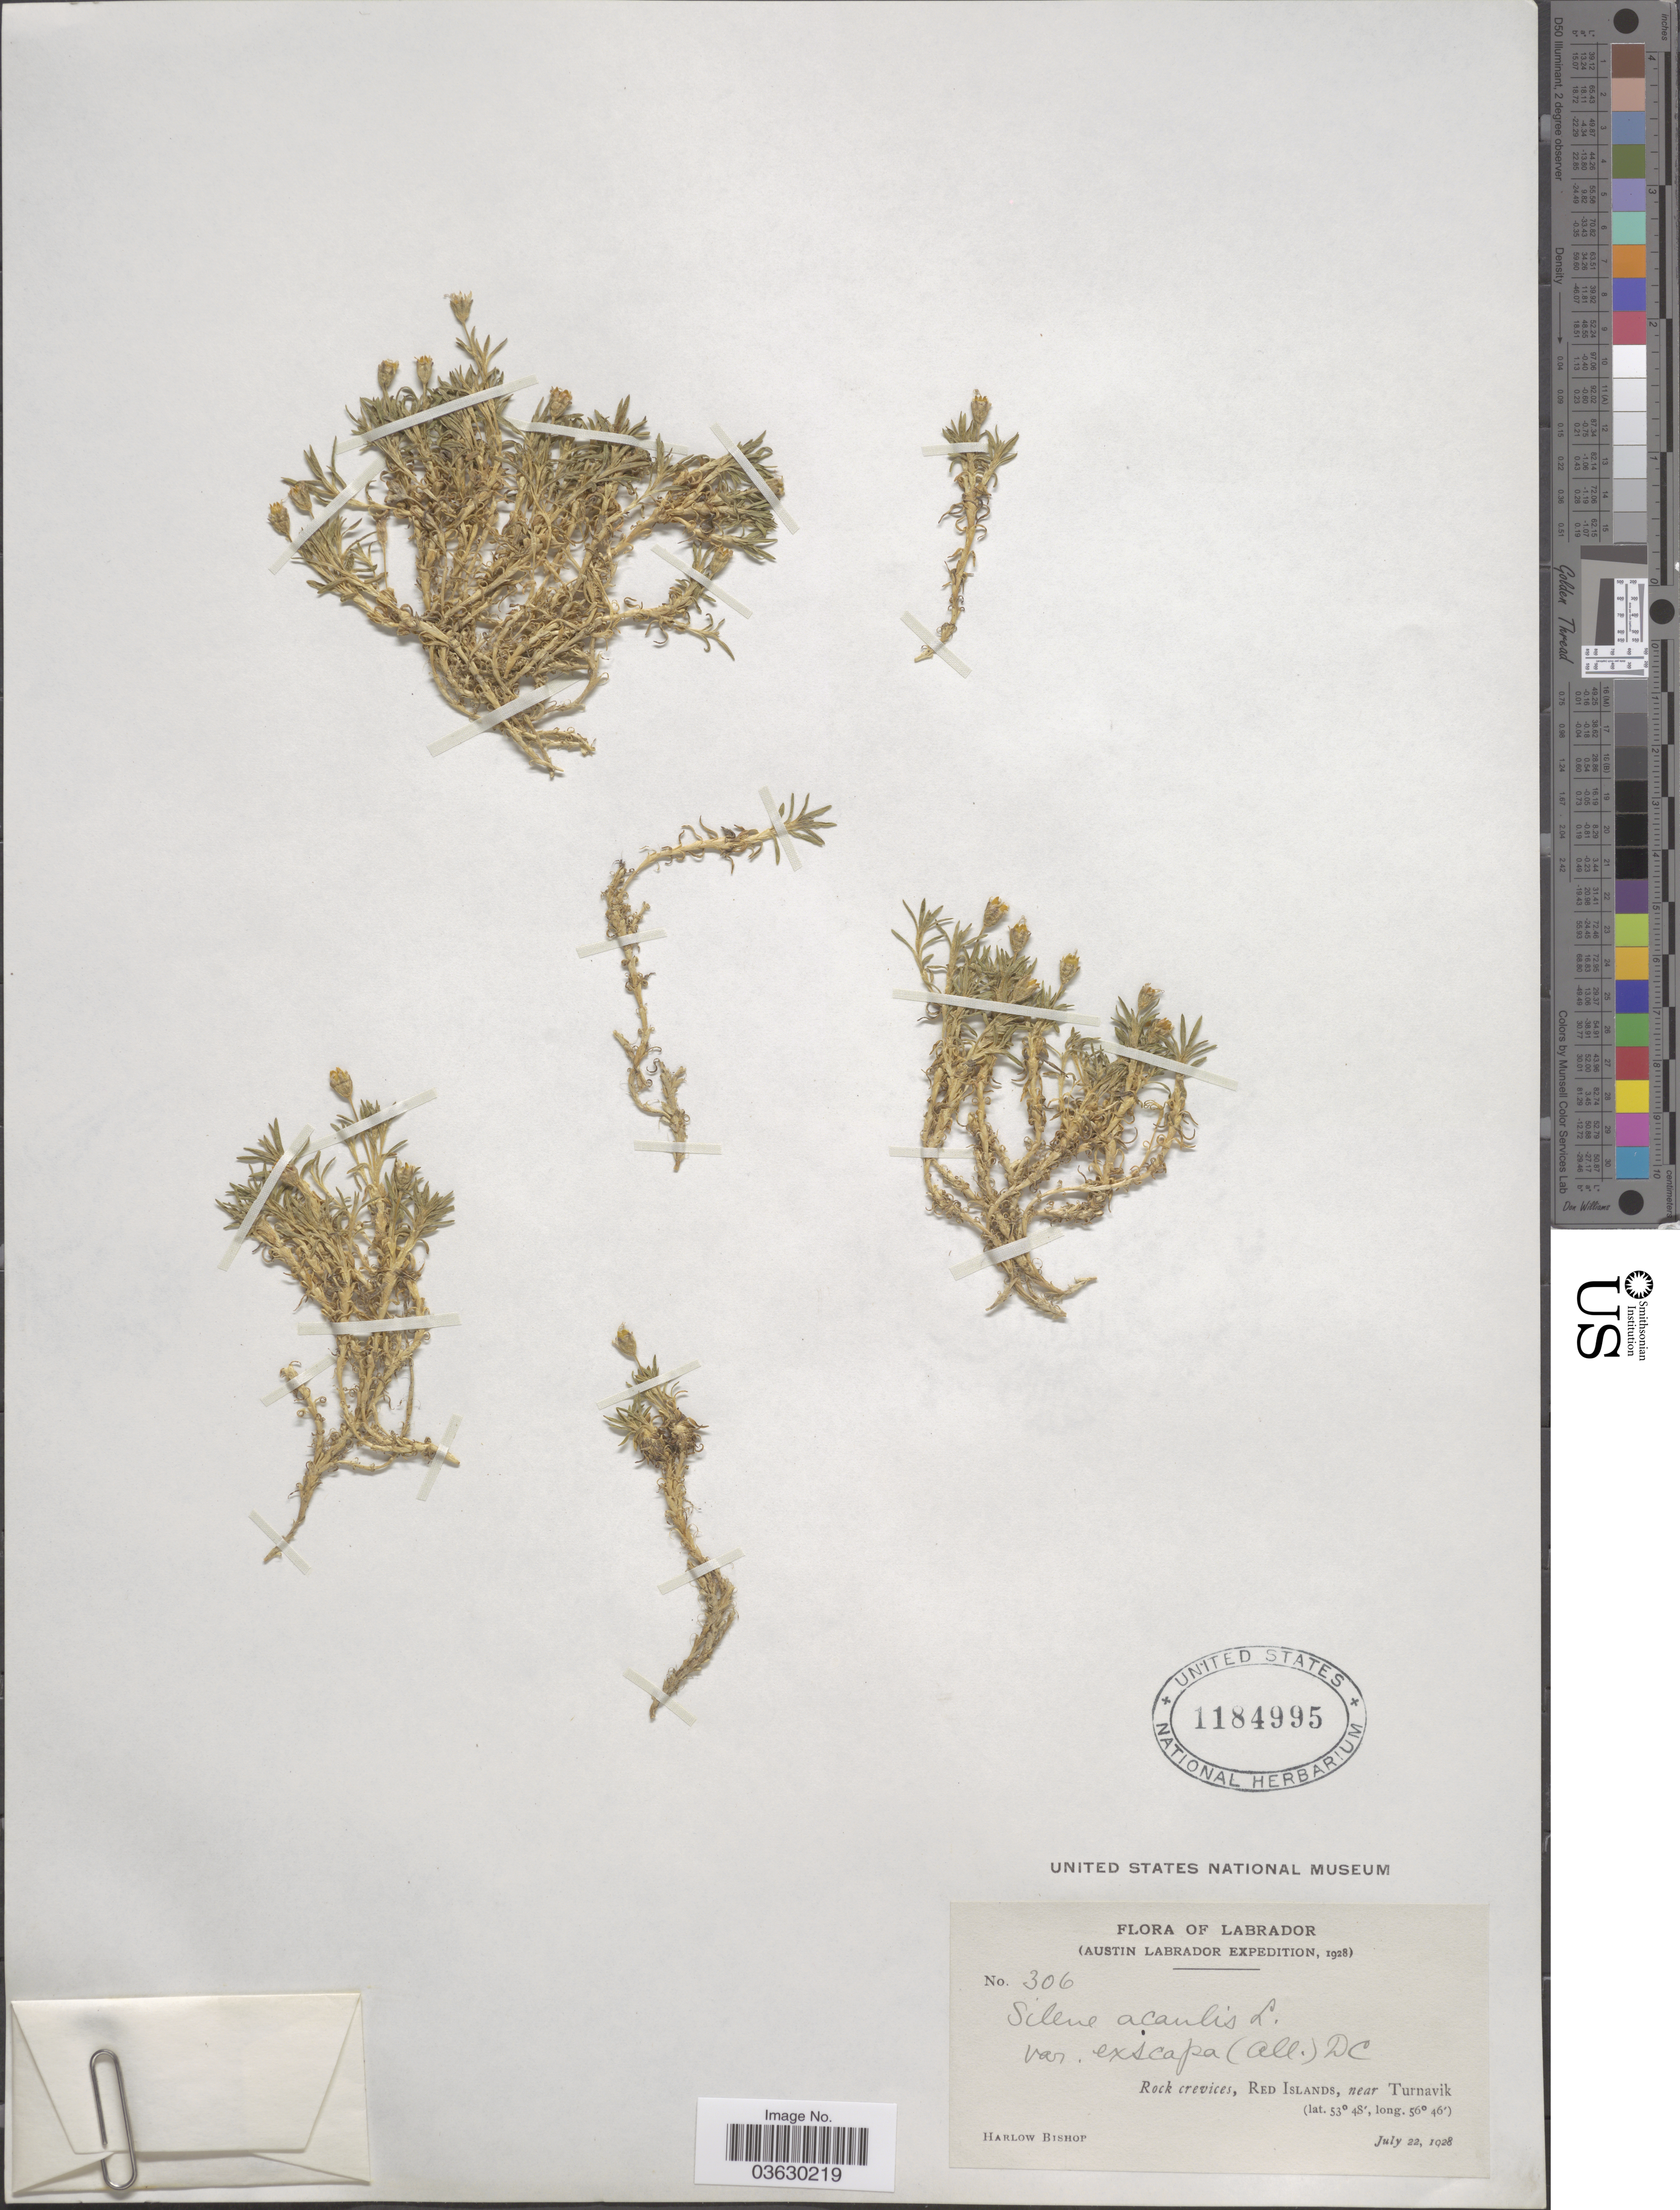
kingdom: Plantae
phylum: Tracheophyta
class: Magnoliopsida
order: Caryophyllales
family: Caryophyllaceae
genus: Silene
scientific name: Silene acaulis var. exscapa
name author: (All.) DC.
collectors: H. Bishop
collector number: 306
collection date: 1928-07-22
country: Canada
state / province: Newfoundland and Labrador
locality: Labrador. Red Islands, near Turnavik.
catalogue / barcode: US 1184995